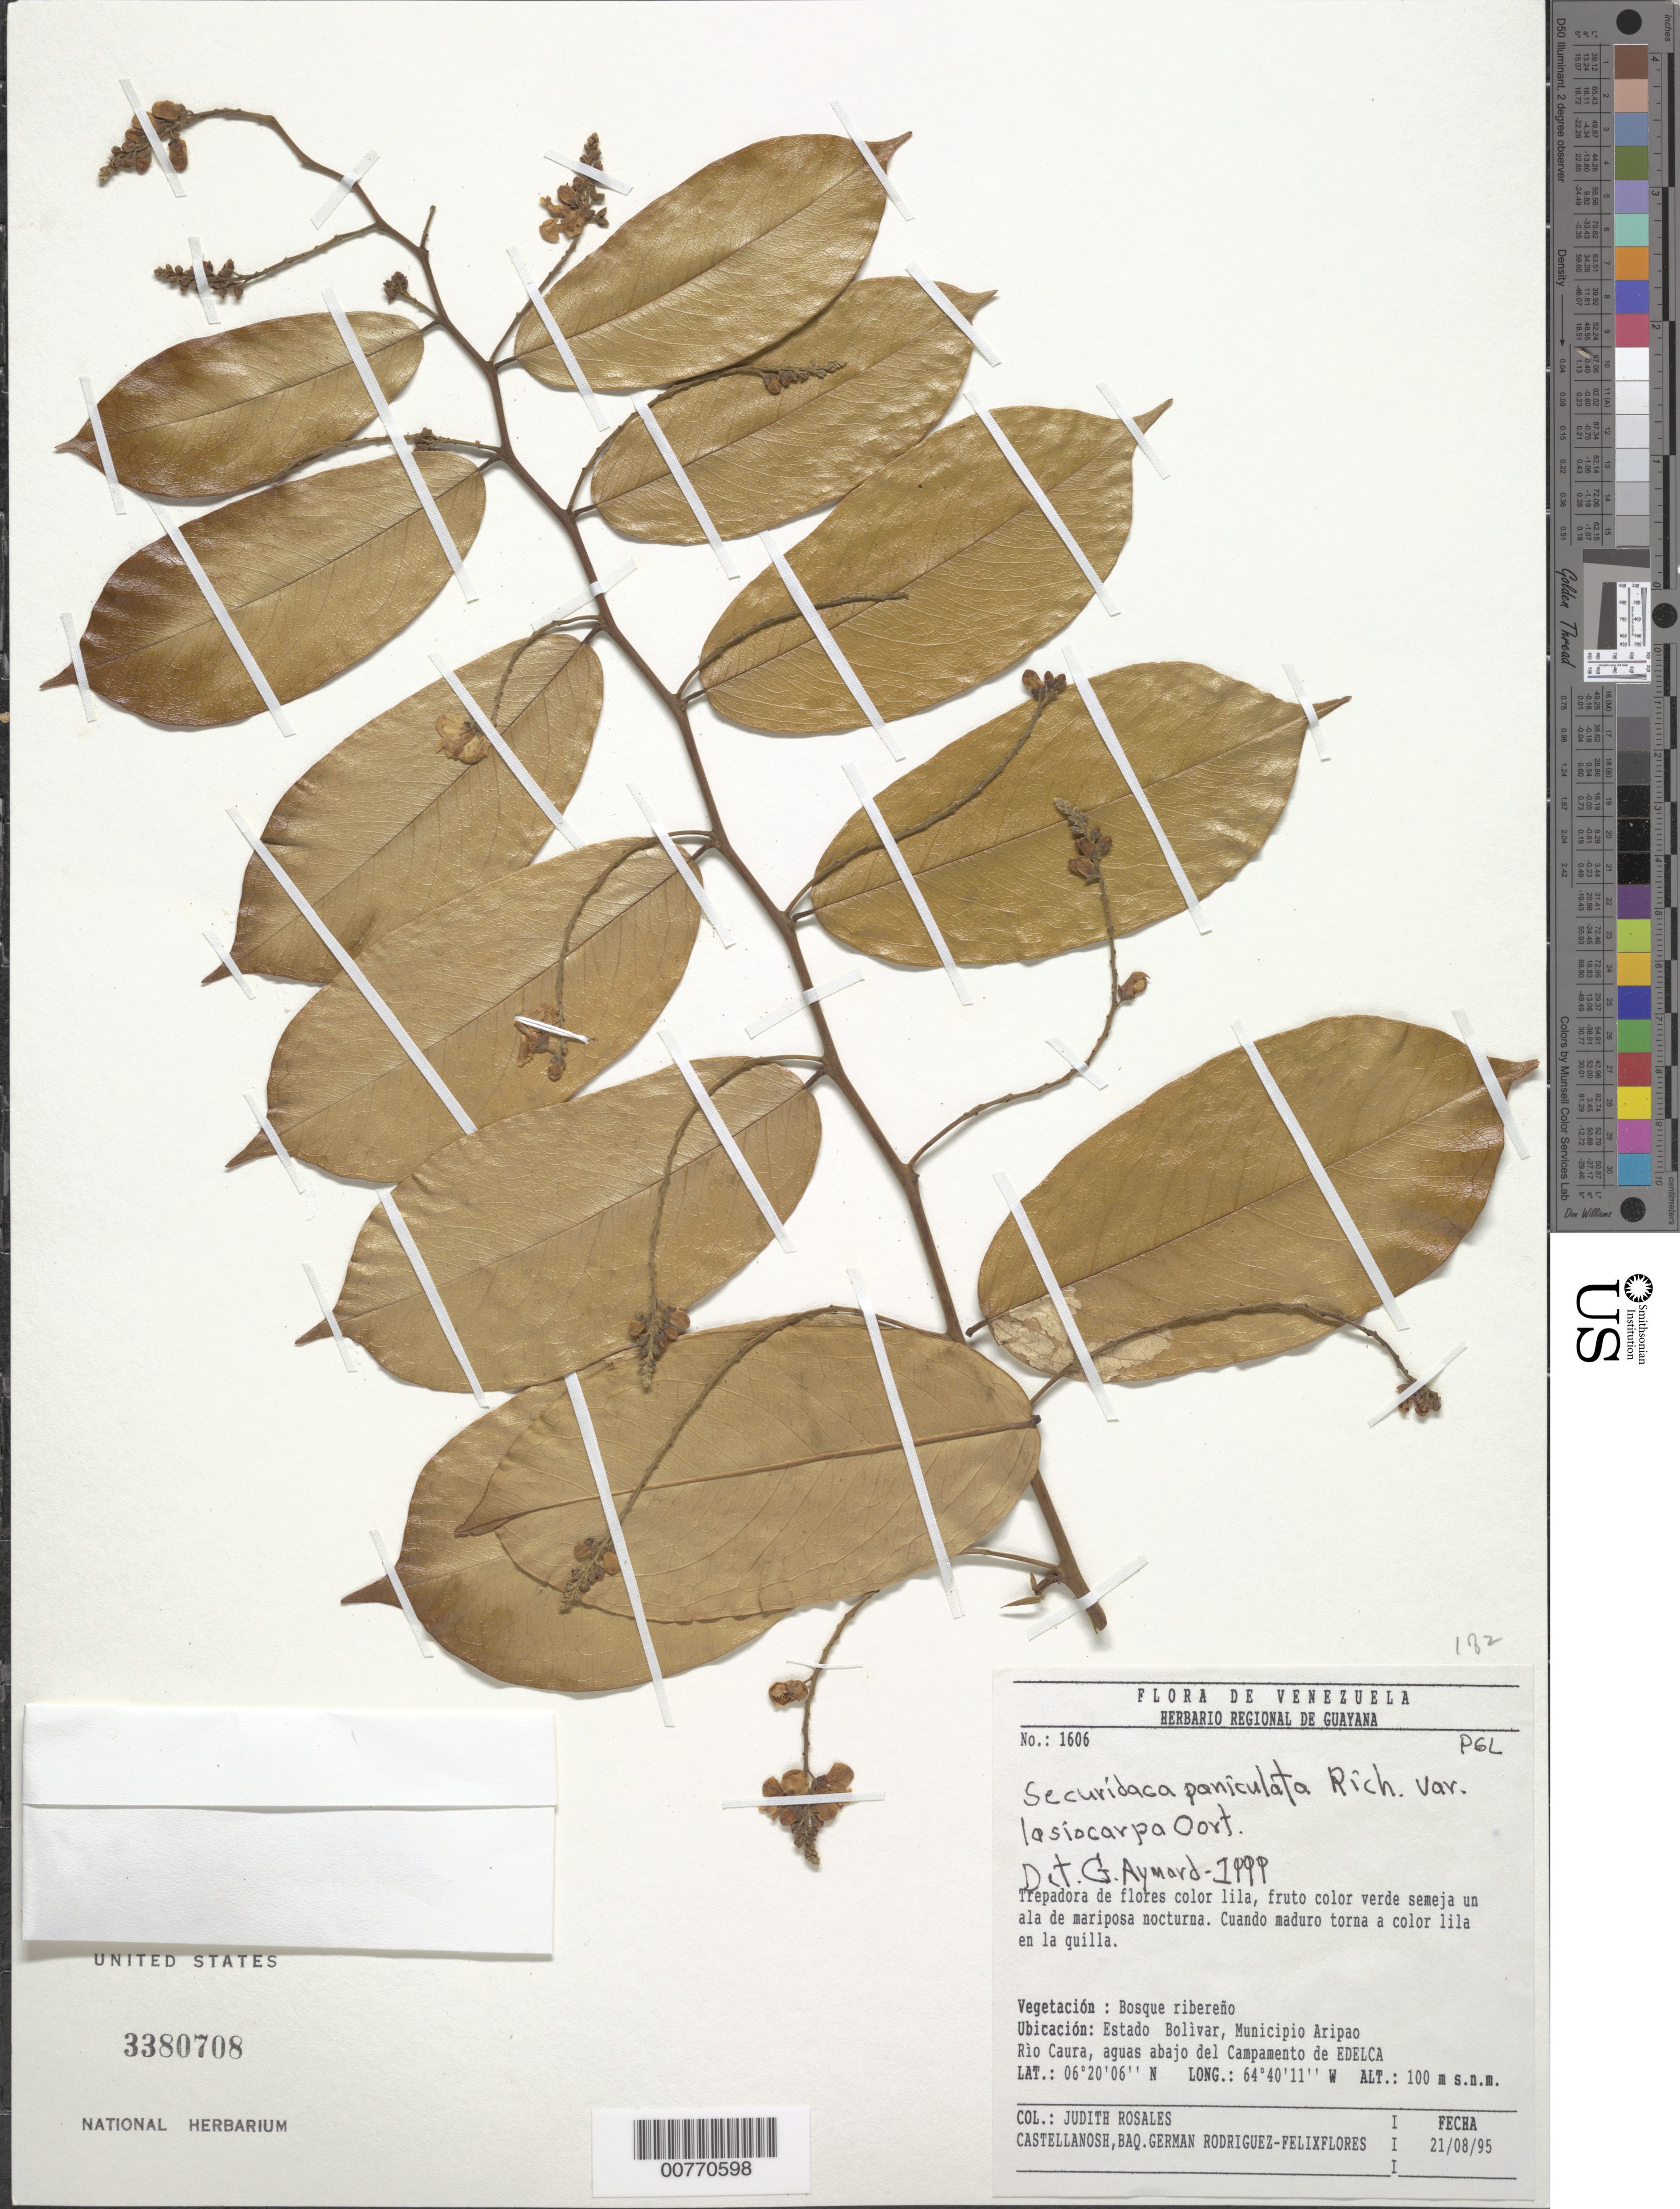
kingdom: Plantae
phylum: Tracheophyta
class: Magnoliopsida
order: Fabales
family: Polygalaceae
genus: Securidaca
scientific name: Securidaca paniculata var. lasiocarpa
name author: Oort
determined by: Aymard C., G. A., (PORT), Univ. Nac. Exp. de los Llanos Ezequiel Zamora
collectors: J. Rosales, B. Castellanosh, G. Rodriguez & F. Flores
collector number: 1606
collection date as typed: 21-Aug-95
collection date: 1995-08-21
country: Venezuela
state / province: Bolívar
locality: Mun. Aripao, Río Caura, Campamento de EDELCA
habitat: Riverine forest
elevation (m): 100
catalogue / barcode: US 3380708